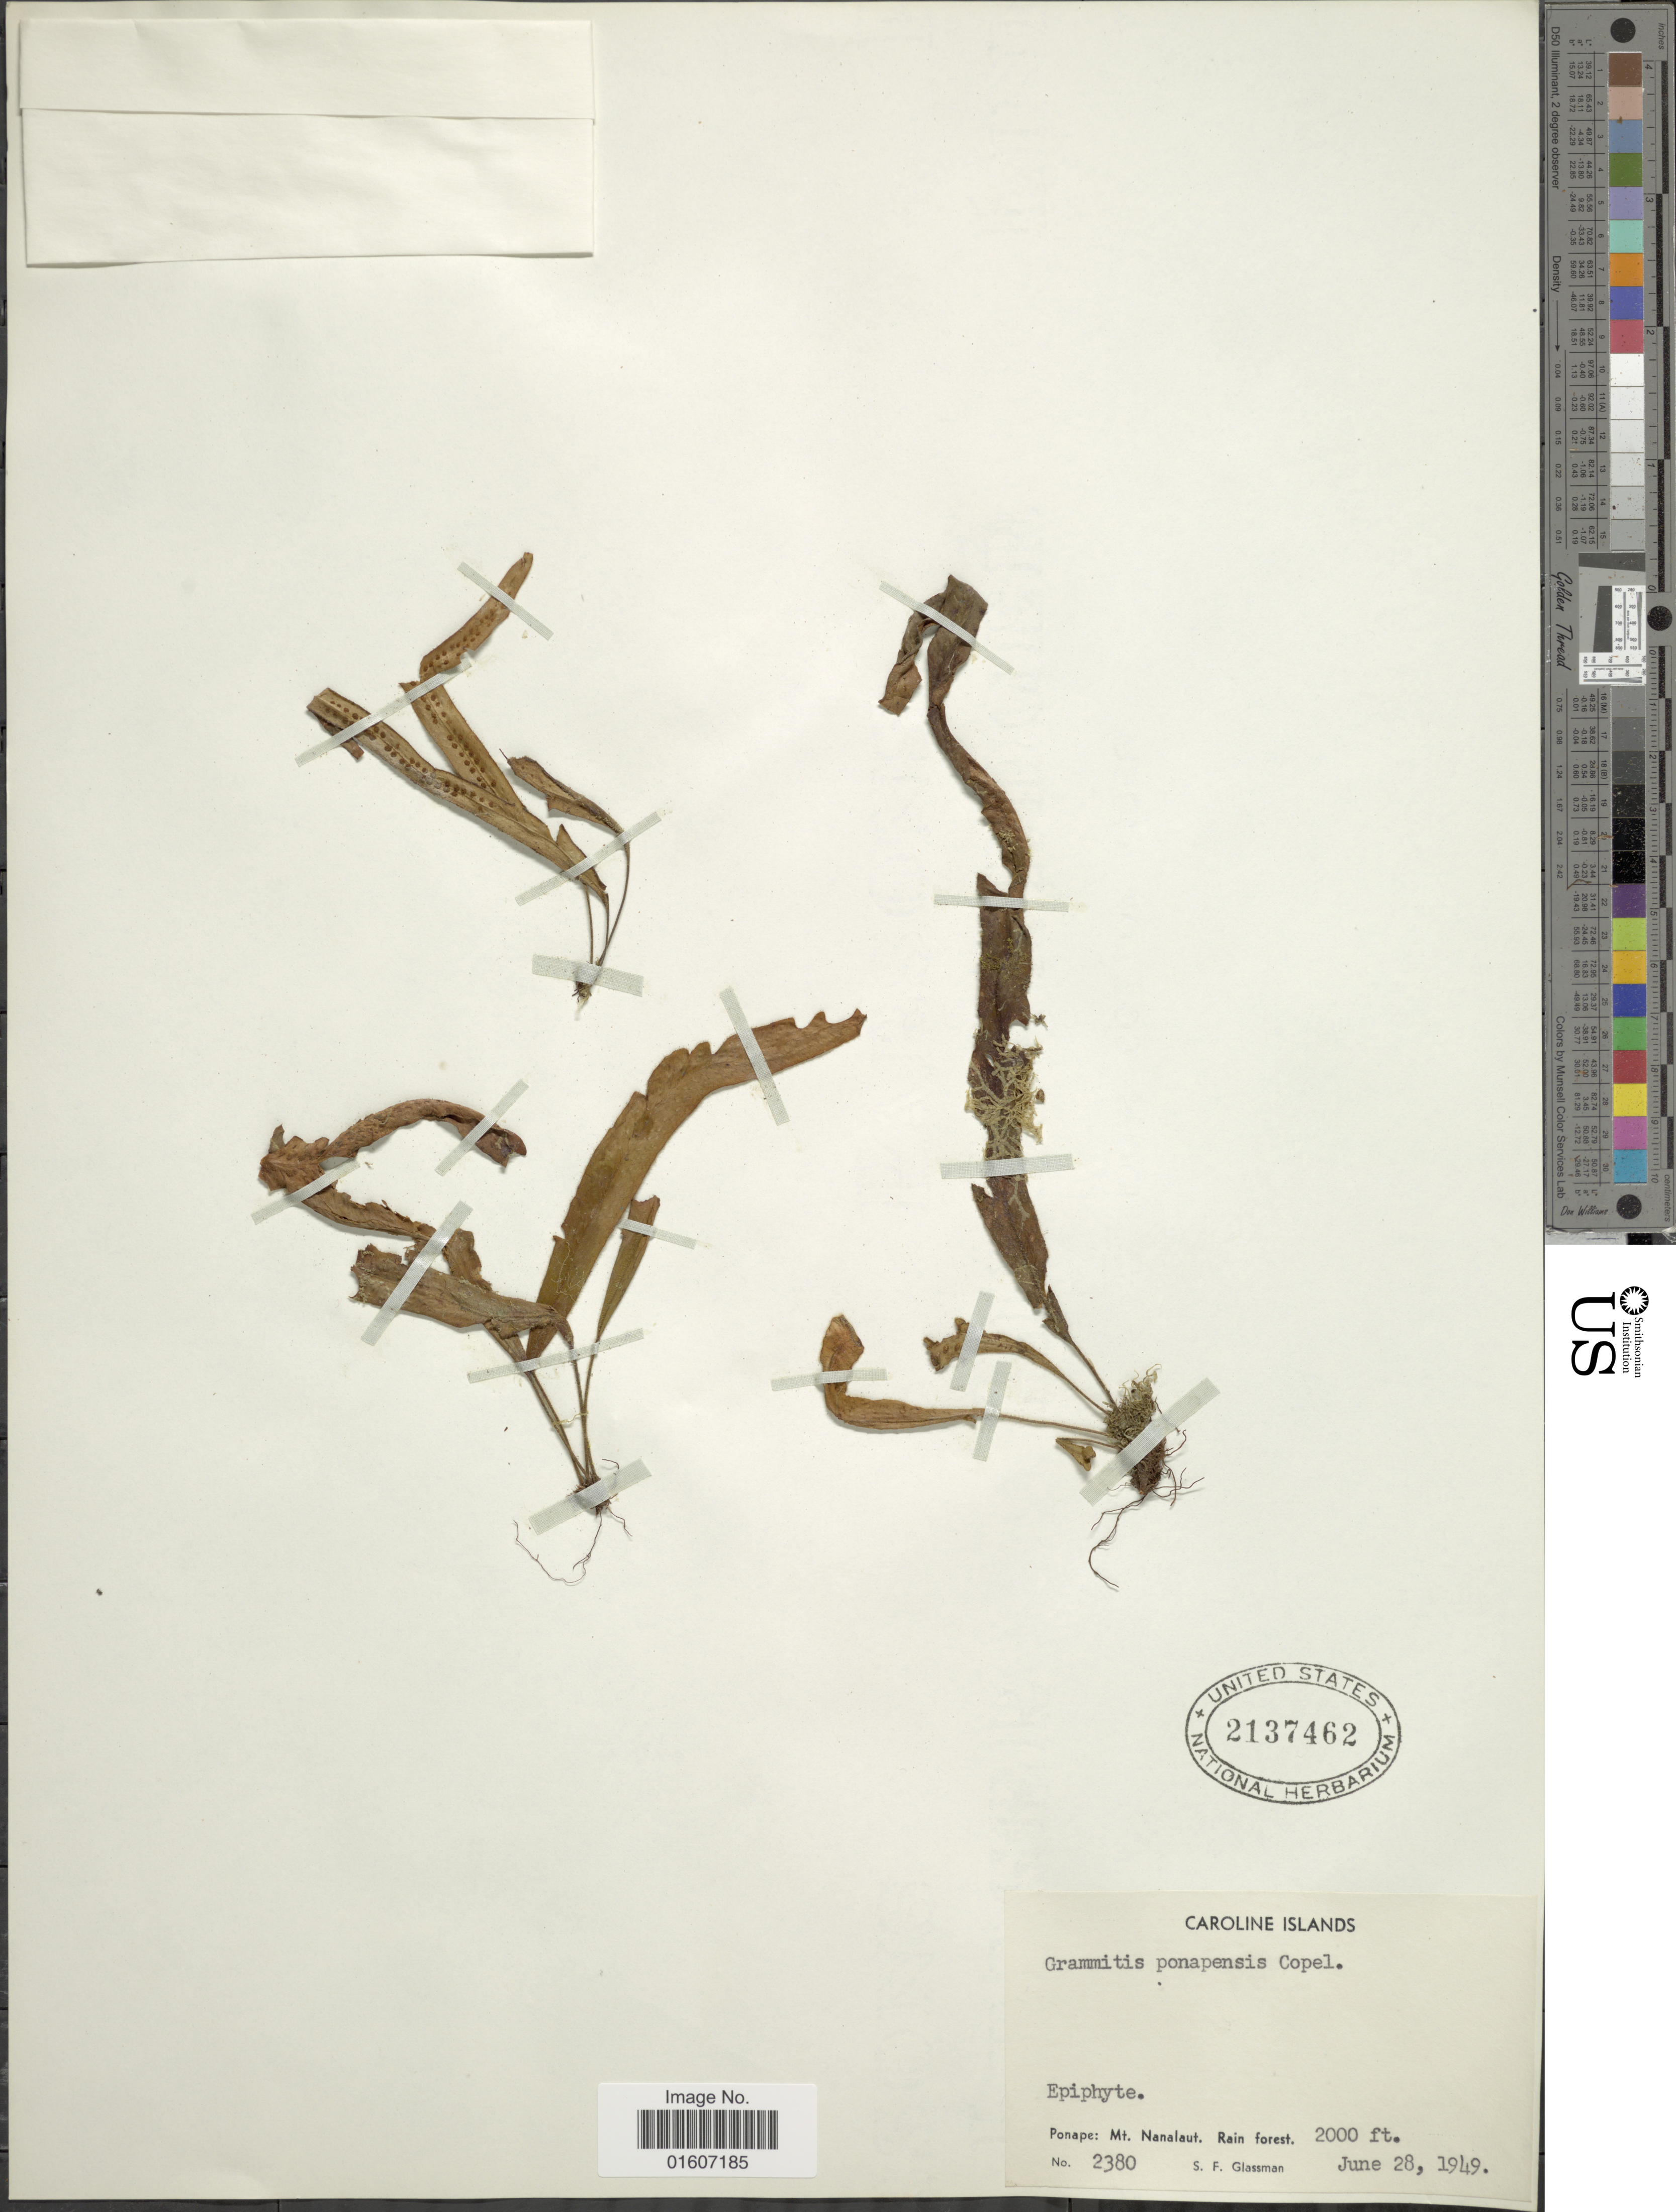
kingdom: Plantae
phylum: Tracheophyta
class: Polypodiopsida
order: Polypodiales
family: Polypodiaceae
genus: Archigrammitis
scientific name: Archigrammitis ponapensis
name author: (Copel.) Parris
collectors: S. F. Glassman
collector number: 2380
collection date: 1949-06-28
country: Micronesia, Federated States of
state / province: Pohnpei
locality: Caroline Islands, Ponape: Mt Nanalaut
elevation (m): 610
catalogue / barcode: US 2137462